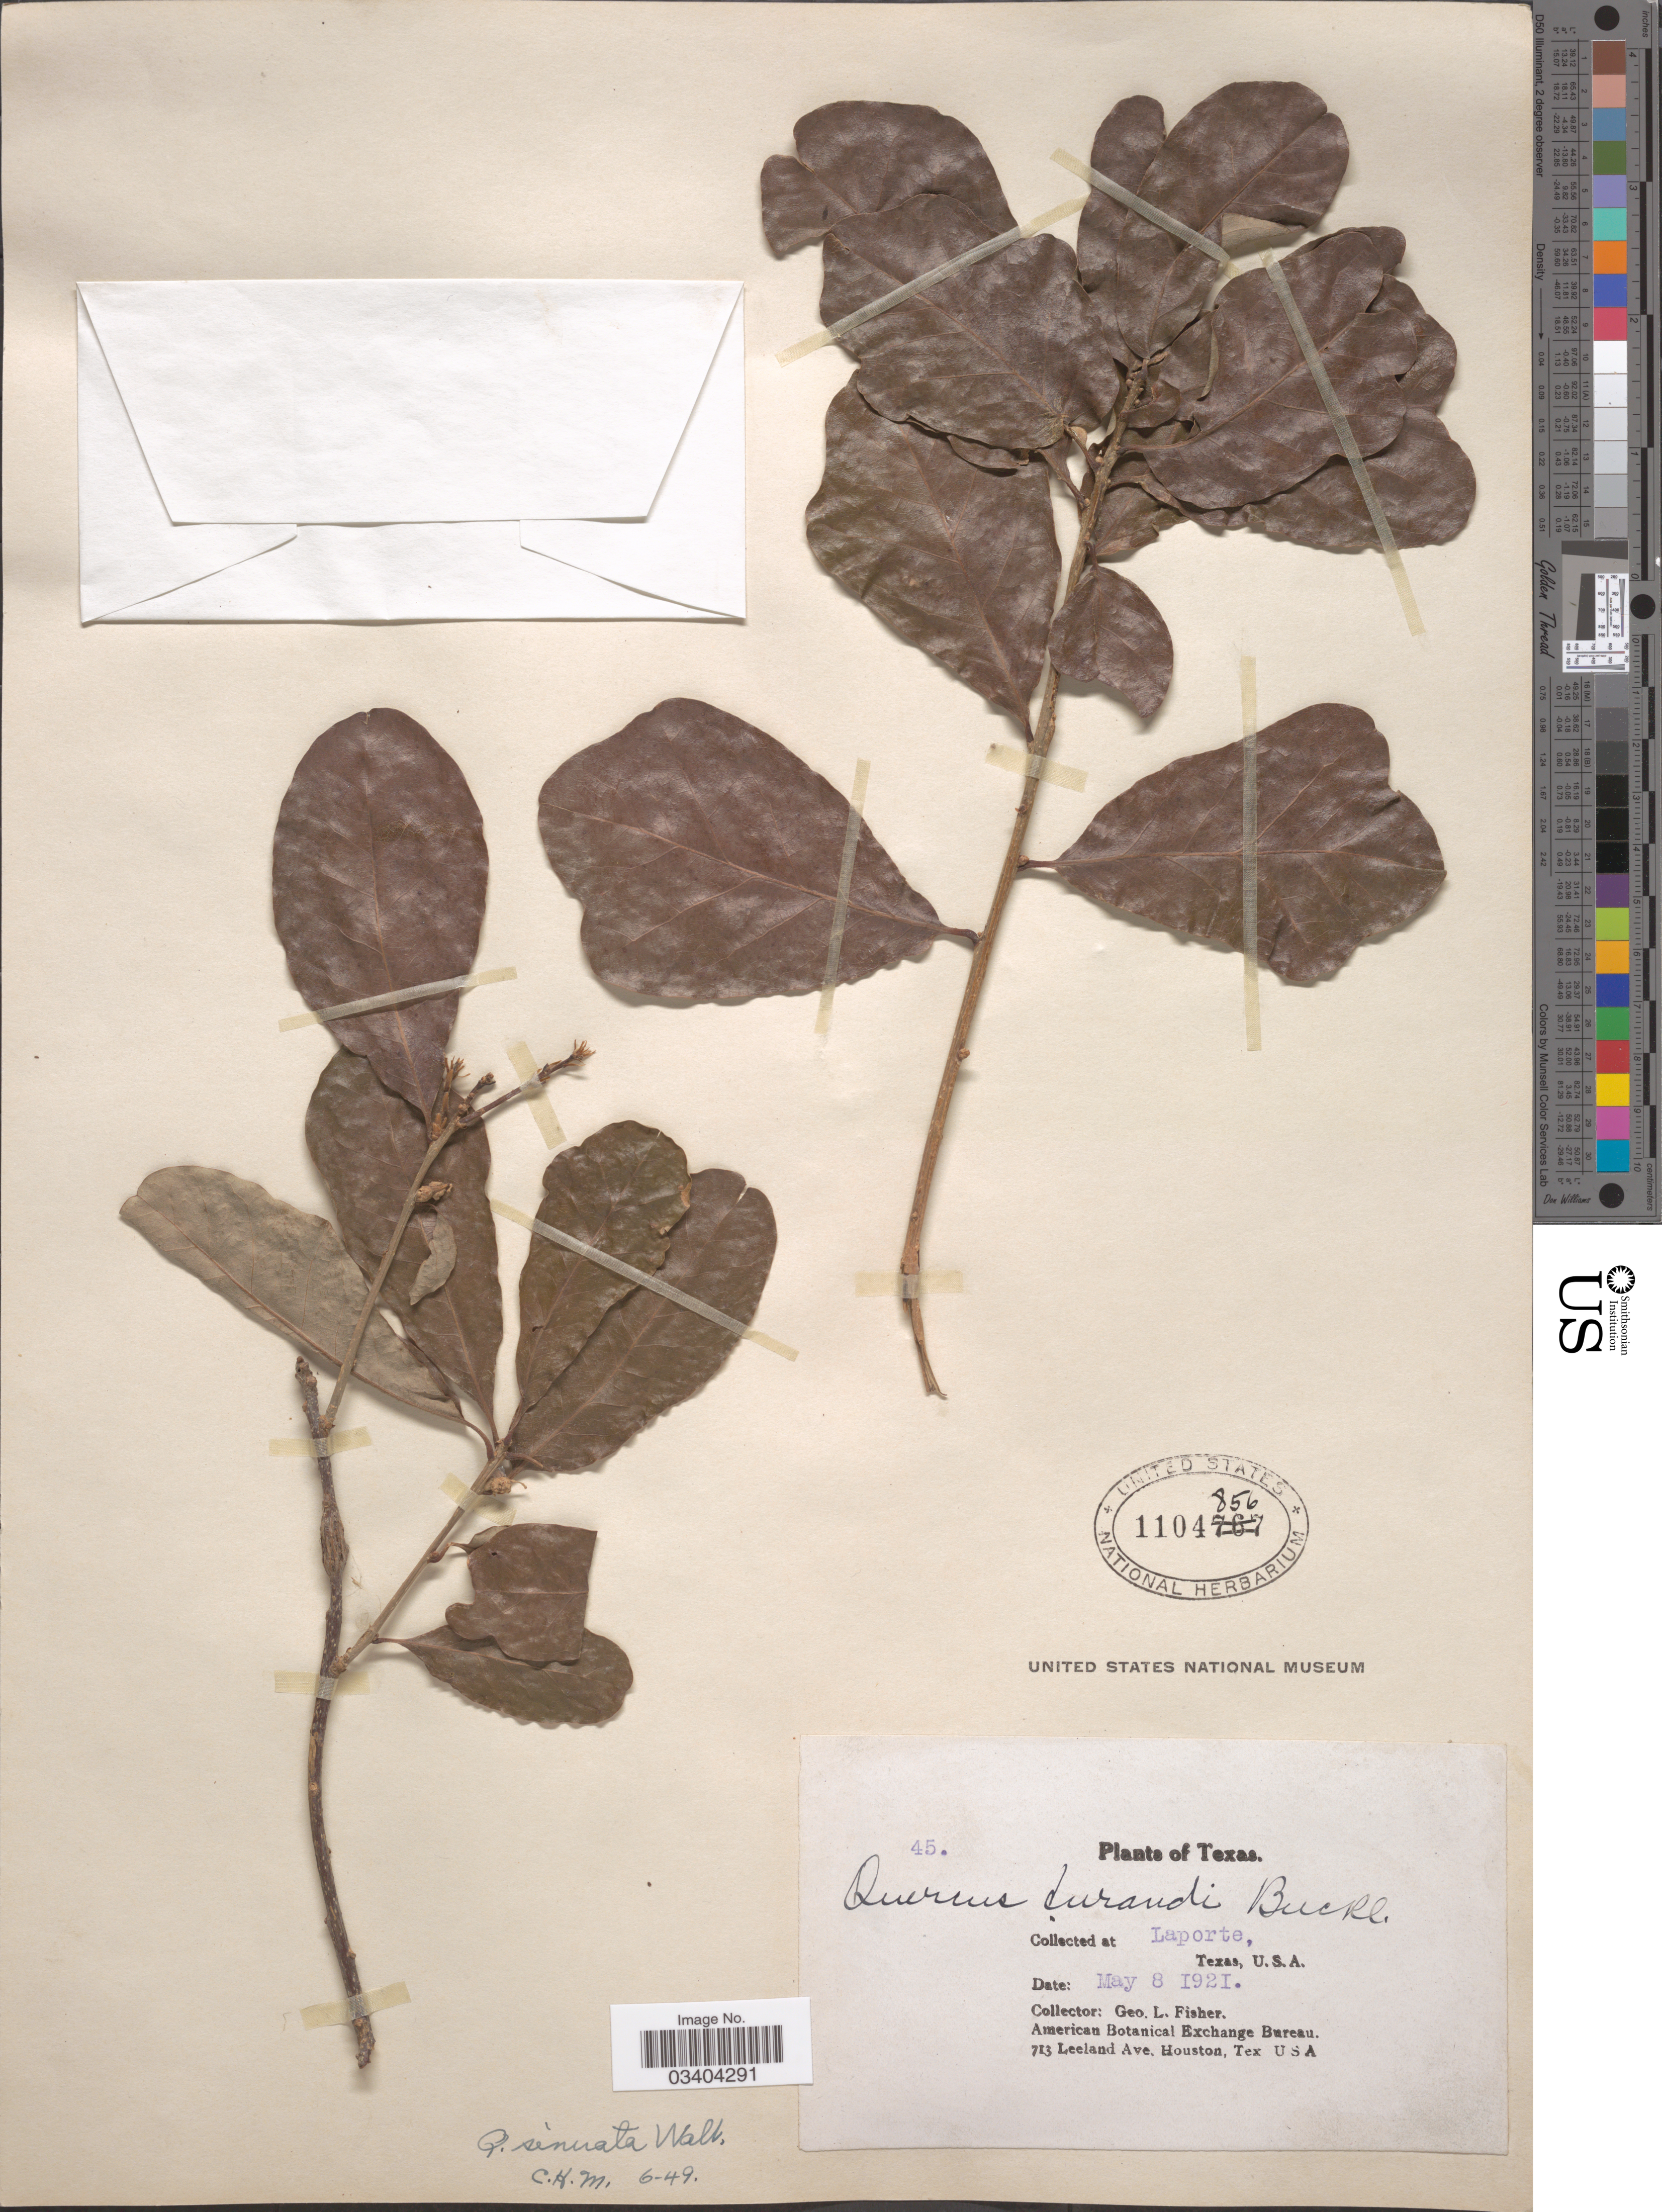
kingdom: Plantae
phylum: Tracheophyta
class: Magnoliopsida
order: Fagales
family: Fagaceae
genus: Quercus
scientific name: Quercus durandii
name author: Buckley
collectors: G. L. Fisher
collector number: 45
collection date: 1921-05-08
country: United States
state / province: Texas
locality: Laporte.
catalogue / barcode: US 1104856